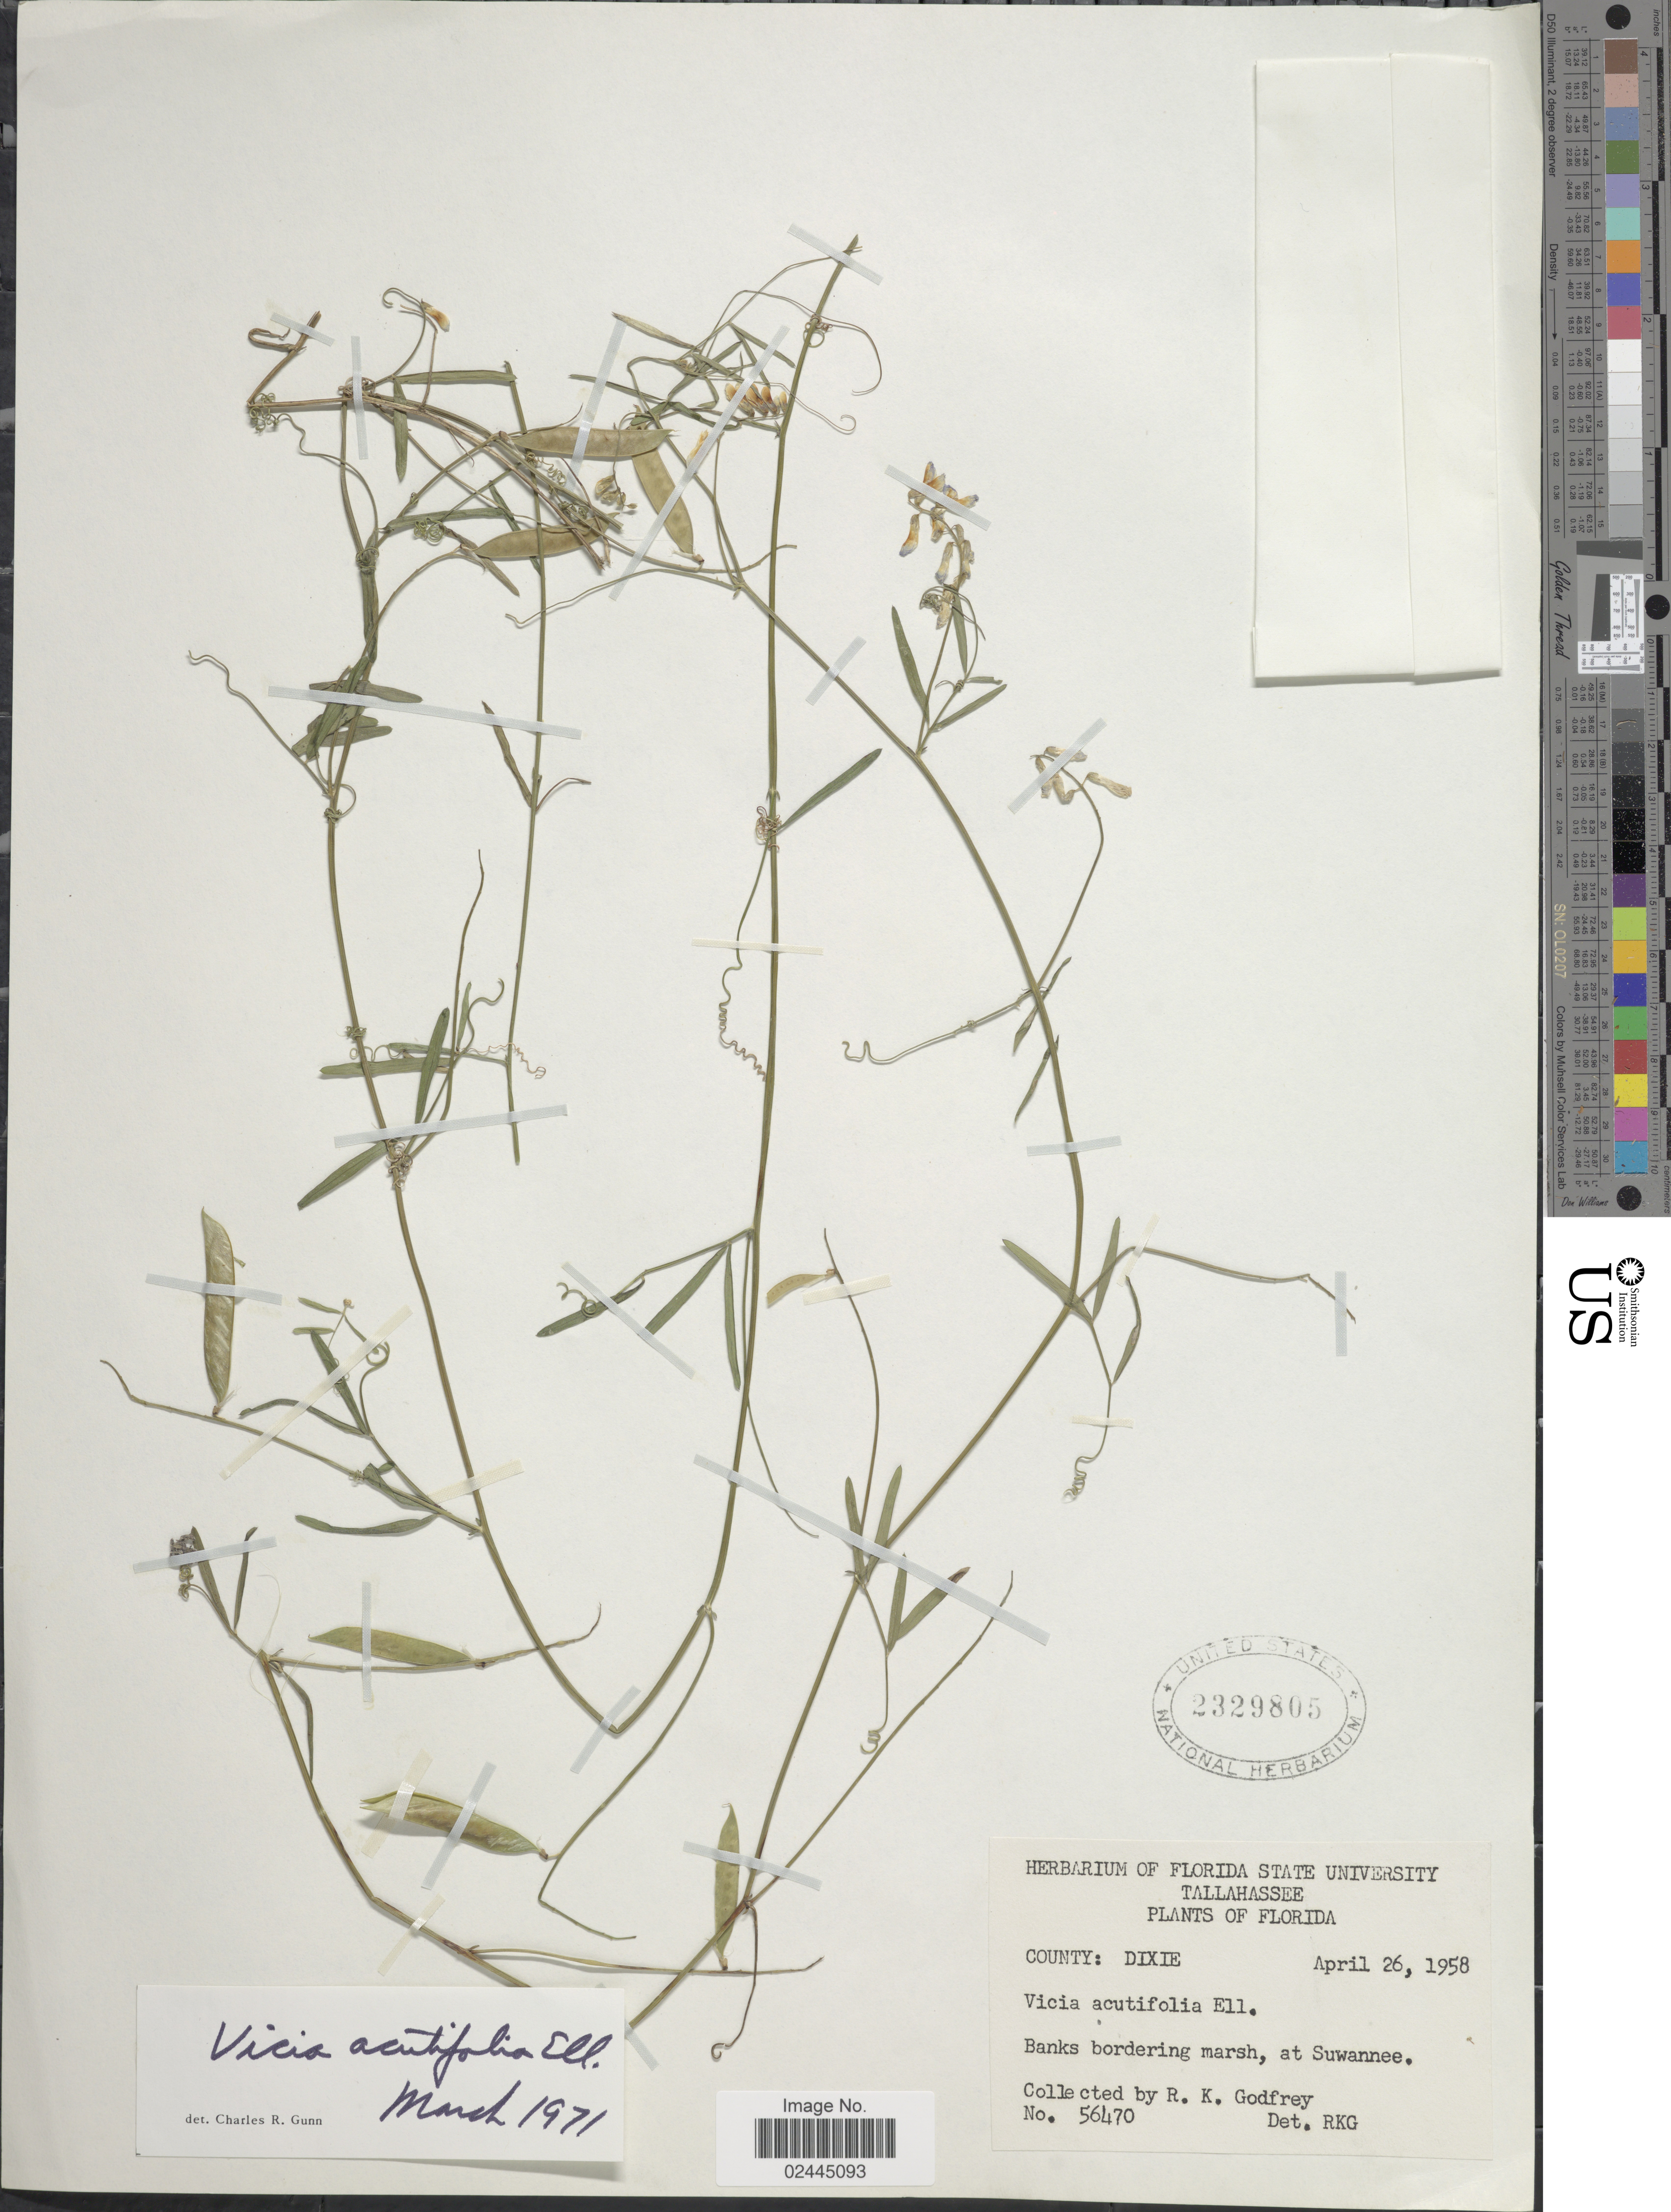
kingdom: Plantae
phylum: Tracheophyta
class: Magnoliopsida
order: Fabales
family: Fabaceae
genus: Vicia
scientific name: Vicia acutifolia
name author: Elliott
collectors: R. K. Godfrey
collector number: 56470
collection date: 1958-04-26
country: United States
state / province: Florida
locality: County: Dixie. Banks bordering marsh, at Suwannee.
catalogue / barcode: US 2329805